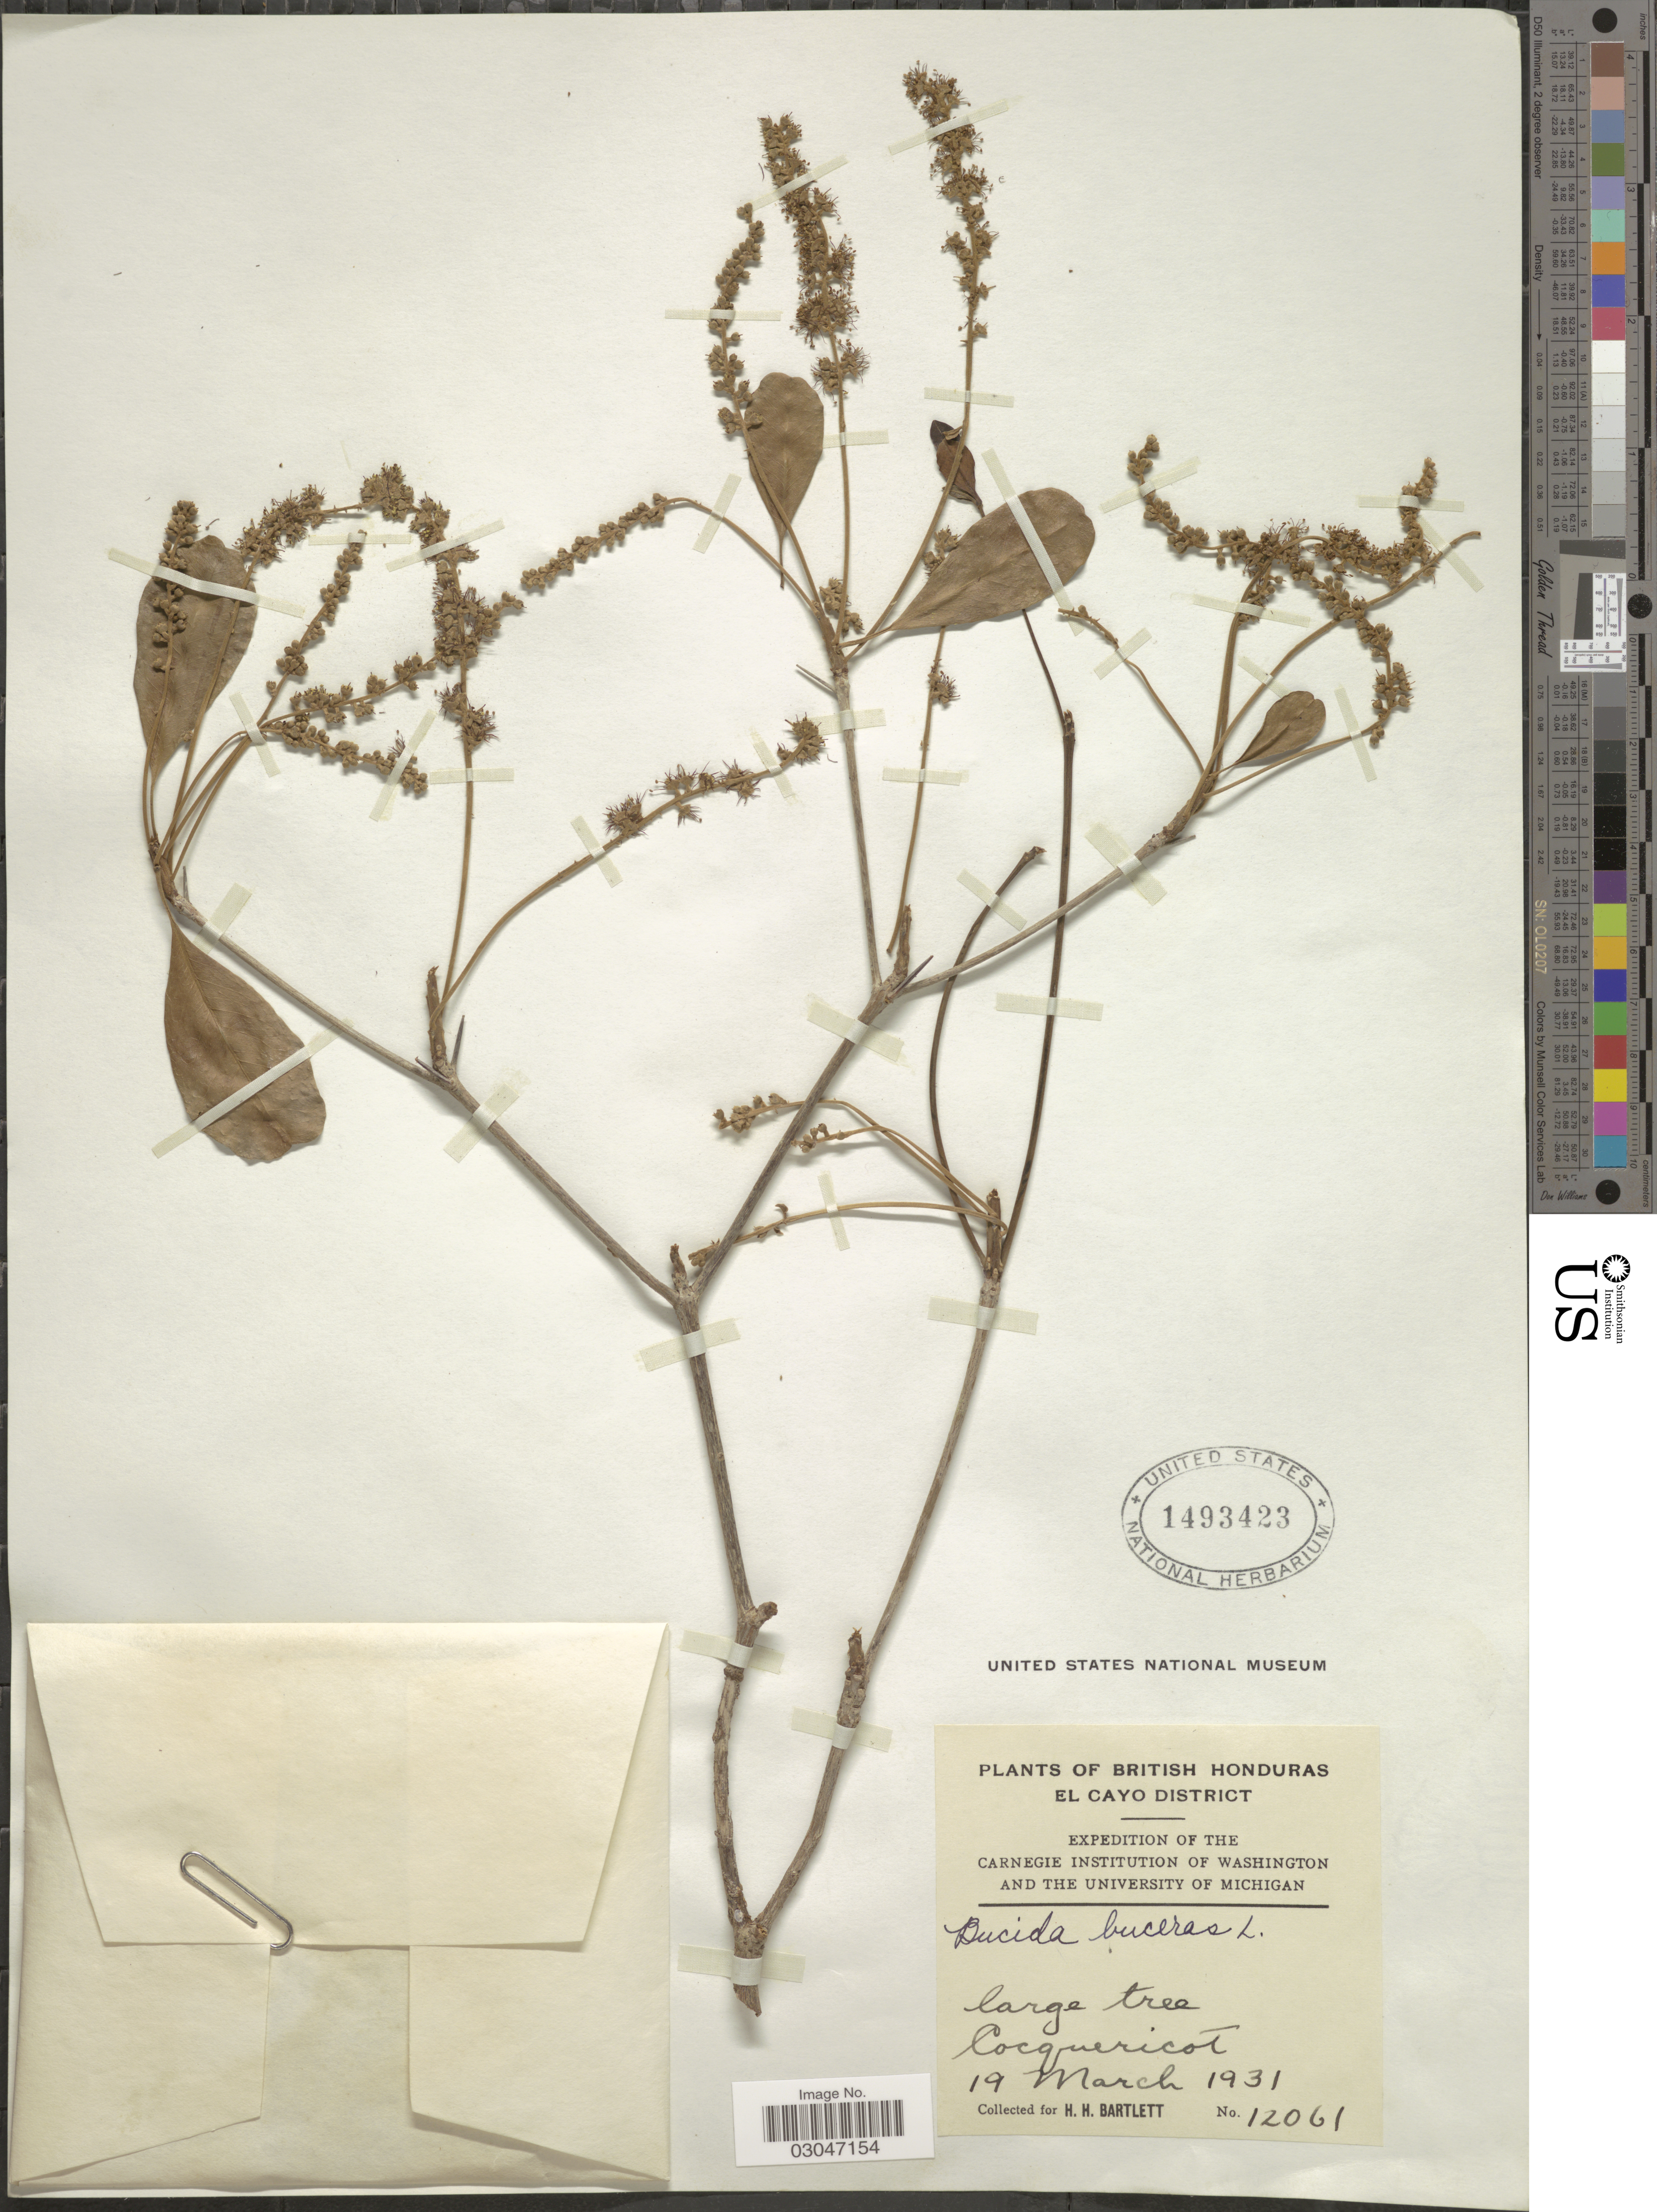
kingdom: Plantae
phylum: Tracheophyta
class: Magnoliopsida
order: Myrtales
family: Combretaceae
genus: Terminalia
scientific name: Terminalia buceras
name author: (L.) C. Wright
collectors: H. H. Bartlett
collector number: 12061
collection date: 1931-03-19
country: Belize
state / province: Cayo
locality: British Honduras, El Cayo District, Cocquericot.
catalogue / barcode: US 1493423